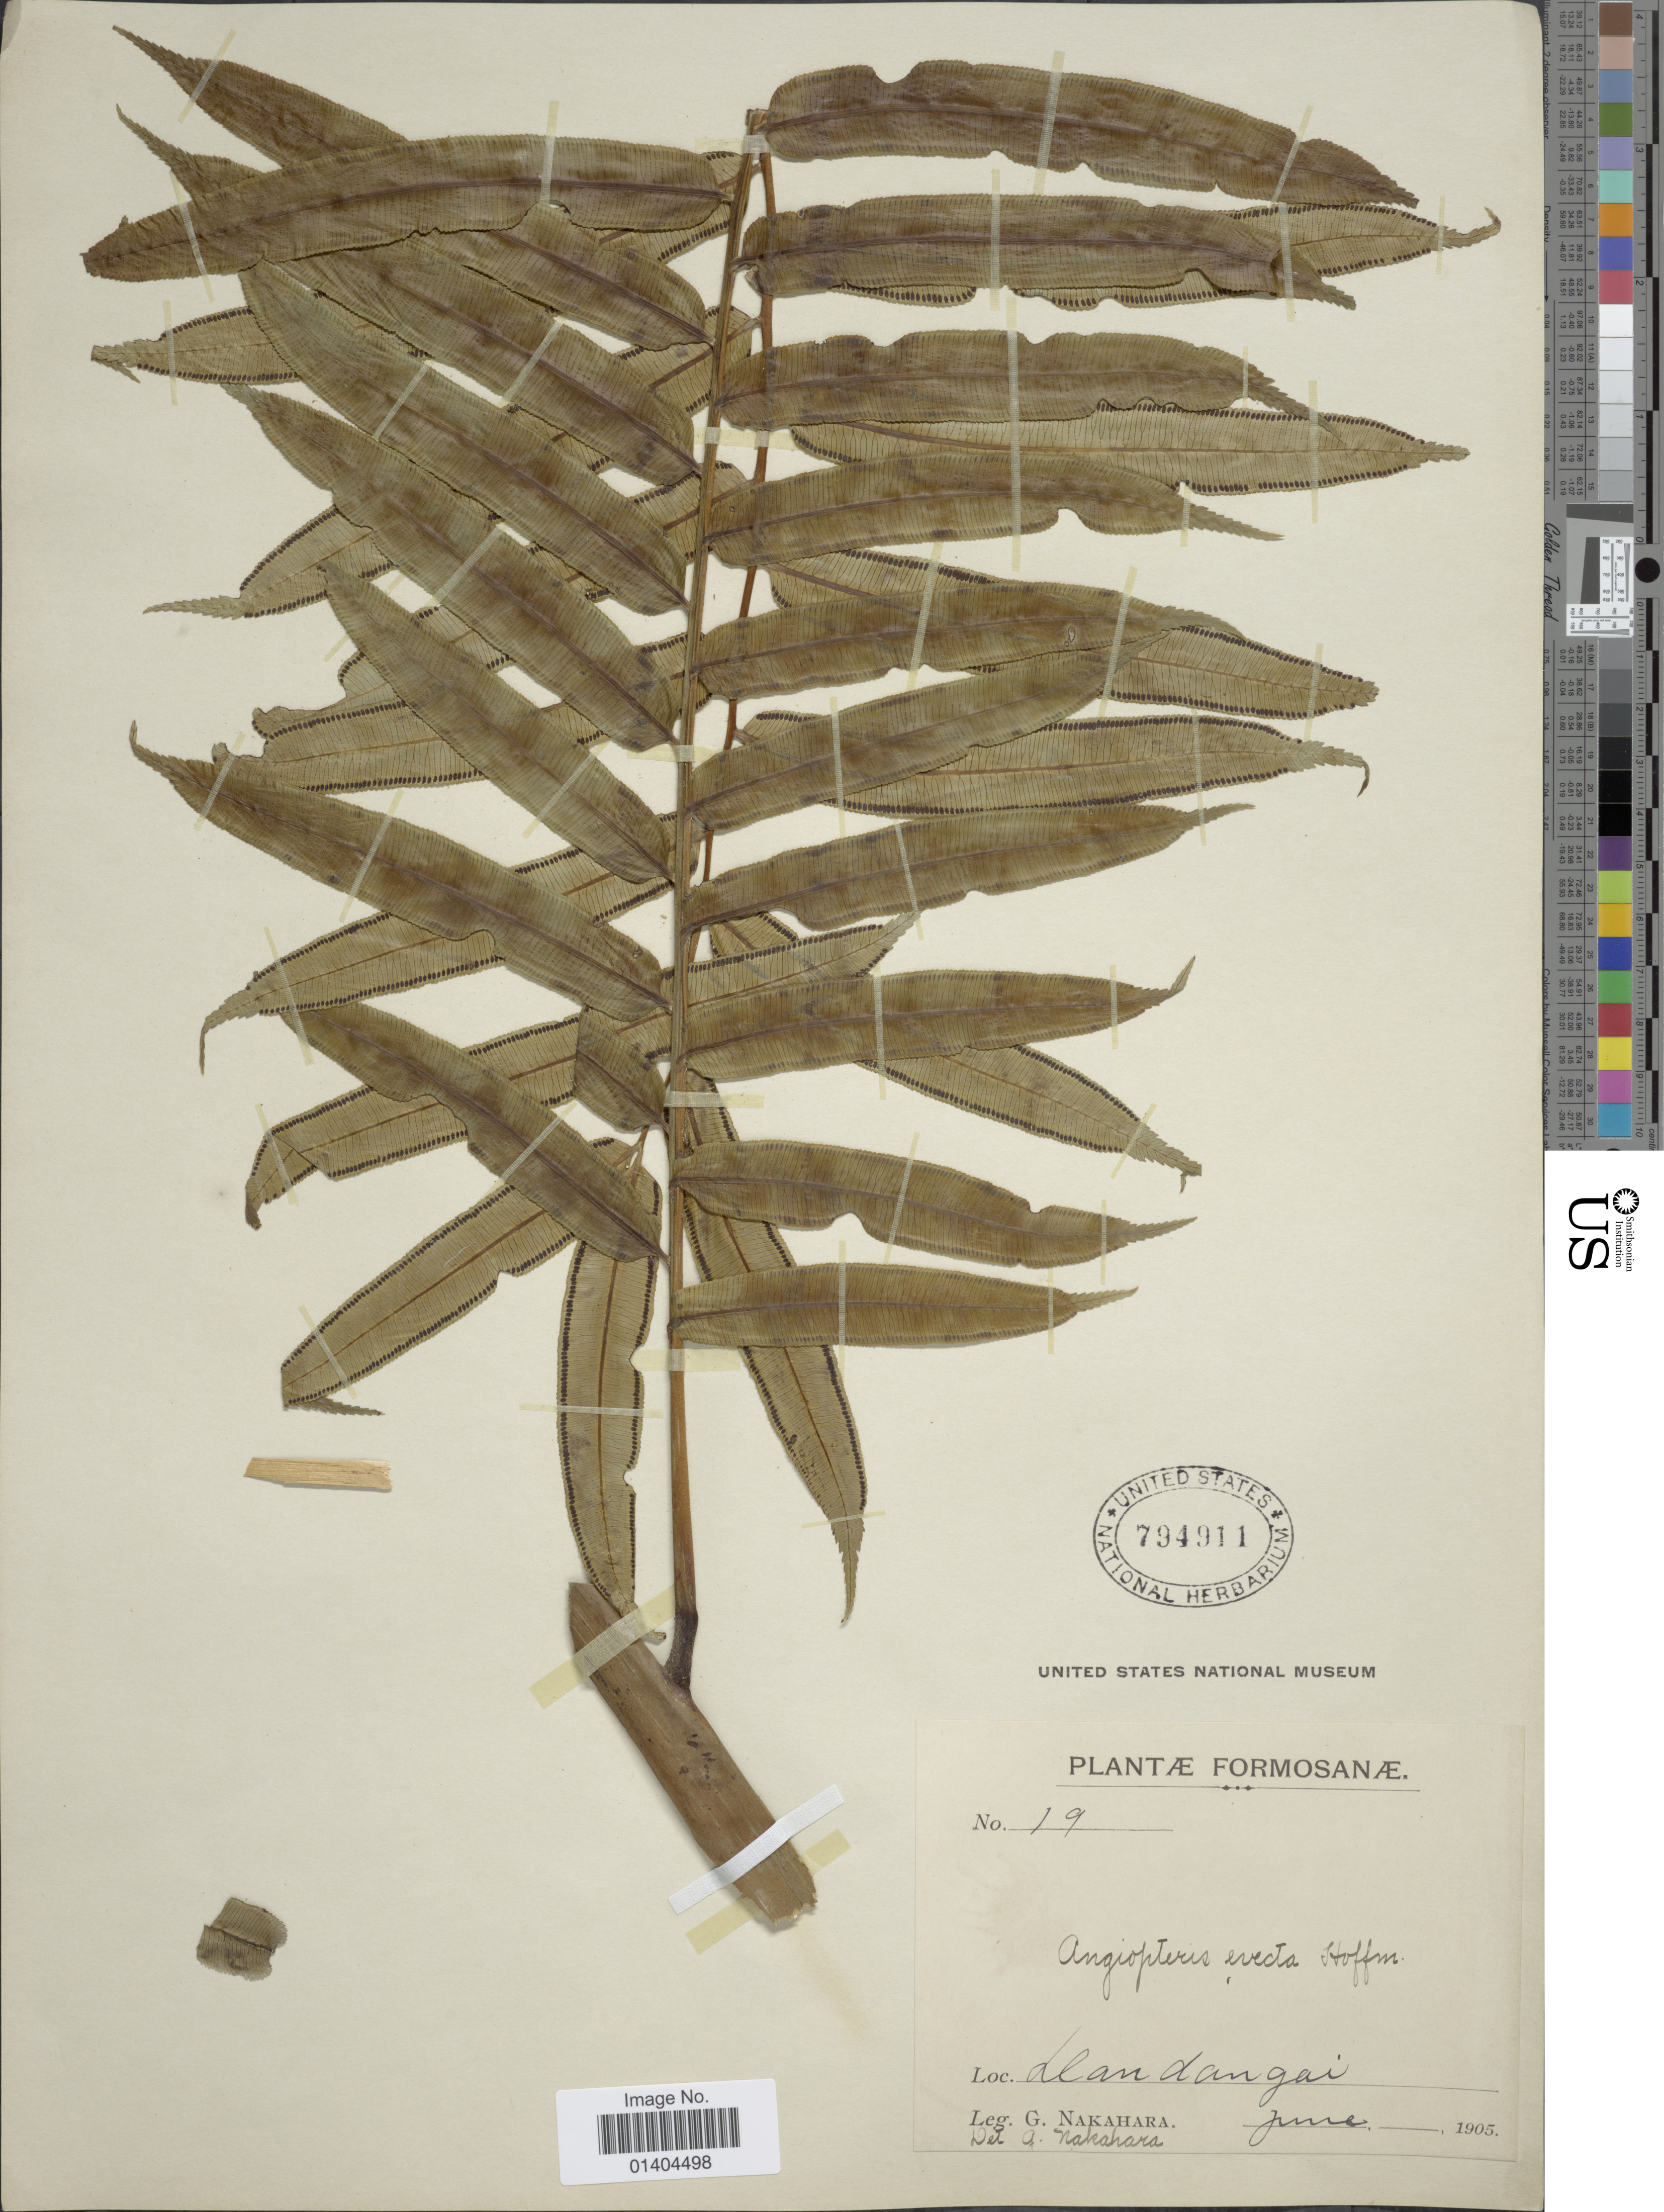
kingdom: Plantae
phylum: Tracheophyta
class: Polypodiopsida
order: Marattiales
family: Marattiaceae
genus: Angiopteris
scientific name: Angiopteris evecta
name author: (G. Forst.) Hoffm.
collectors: G. Nakahara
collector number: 19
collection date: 1905-06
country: Taiwan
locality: Llandangai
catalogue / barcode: US 794911